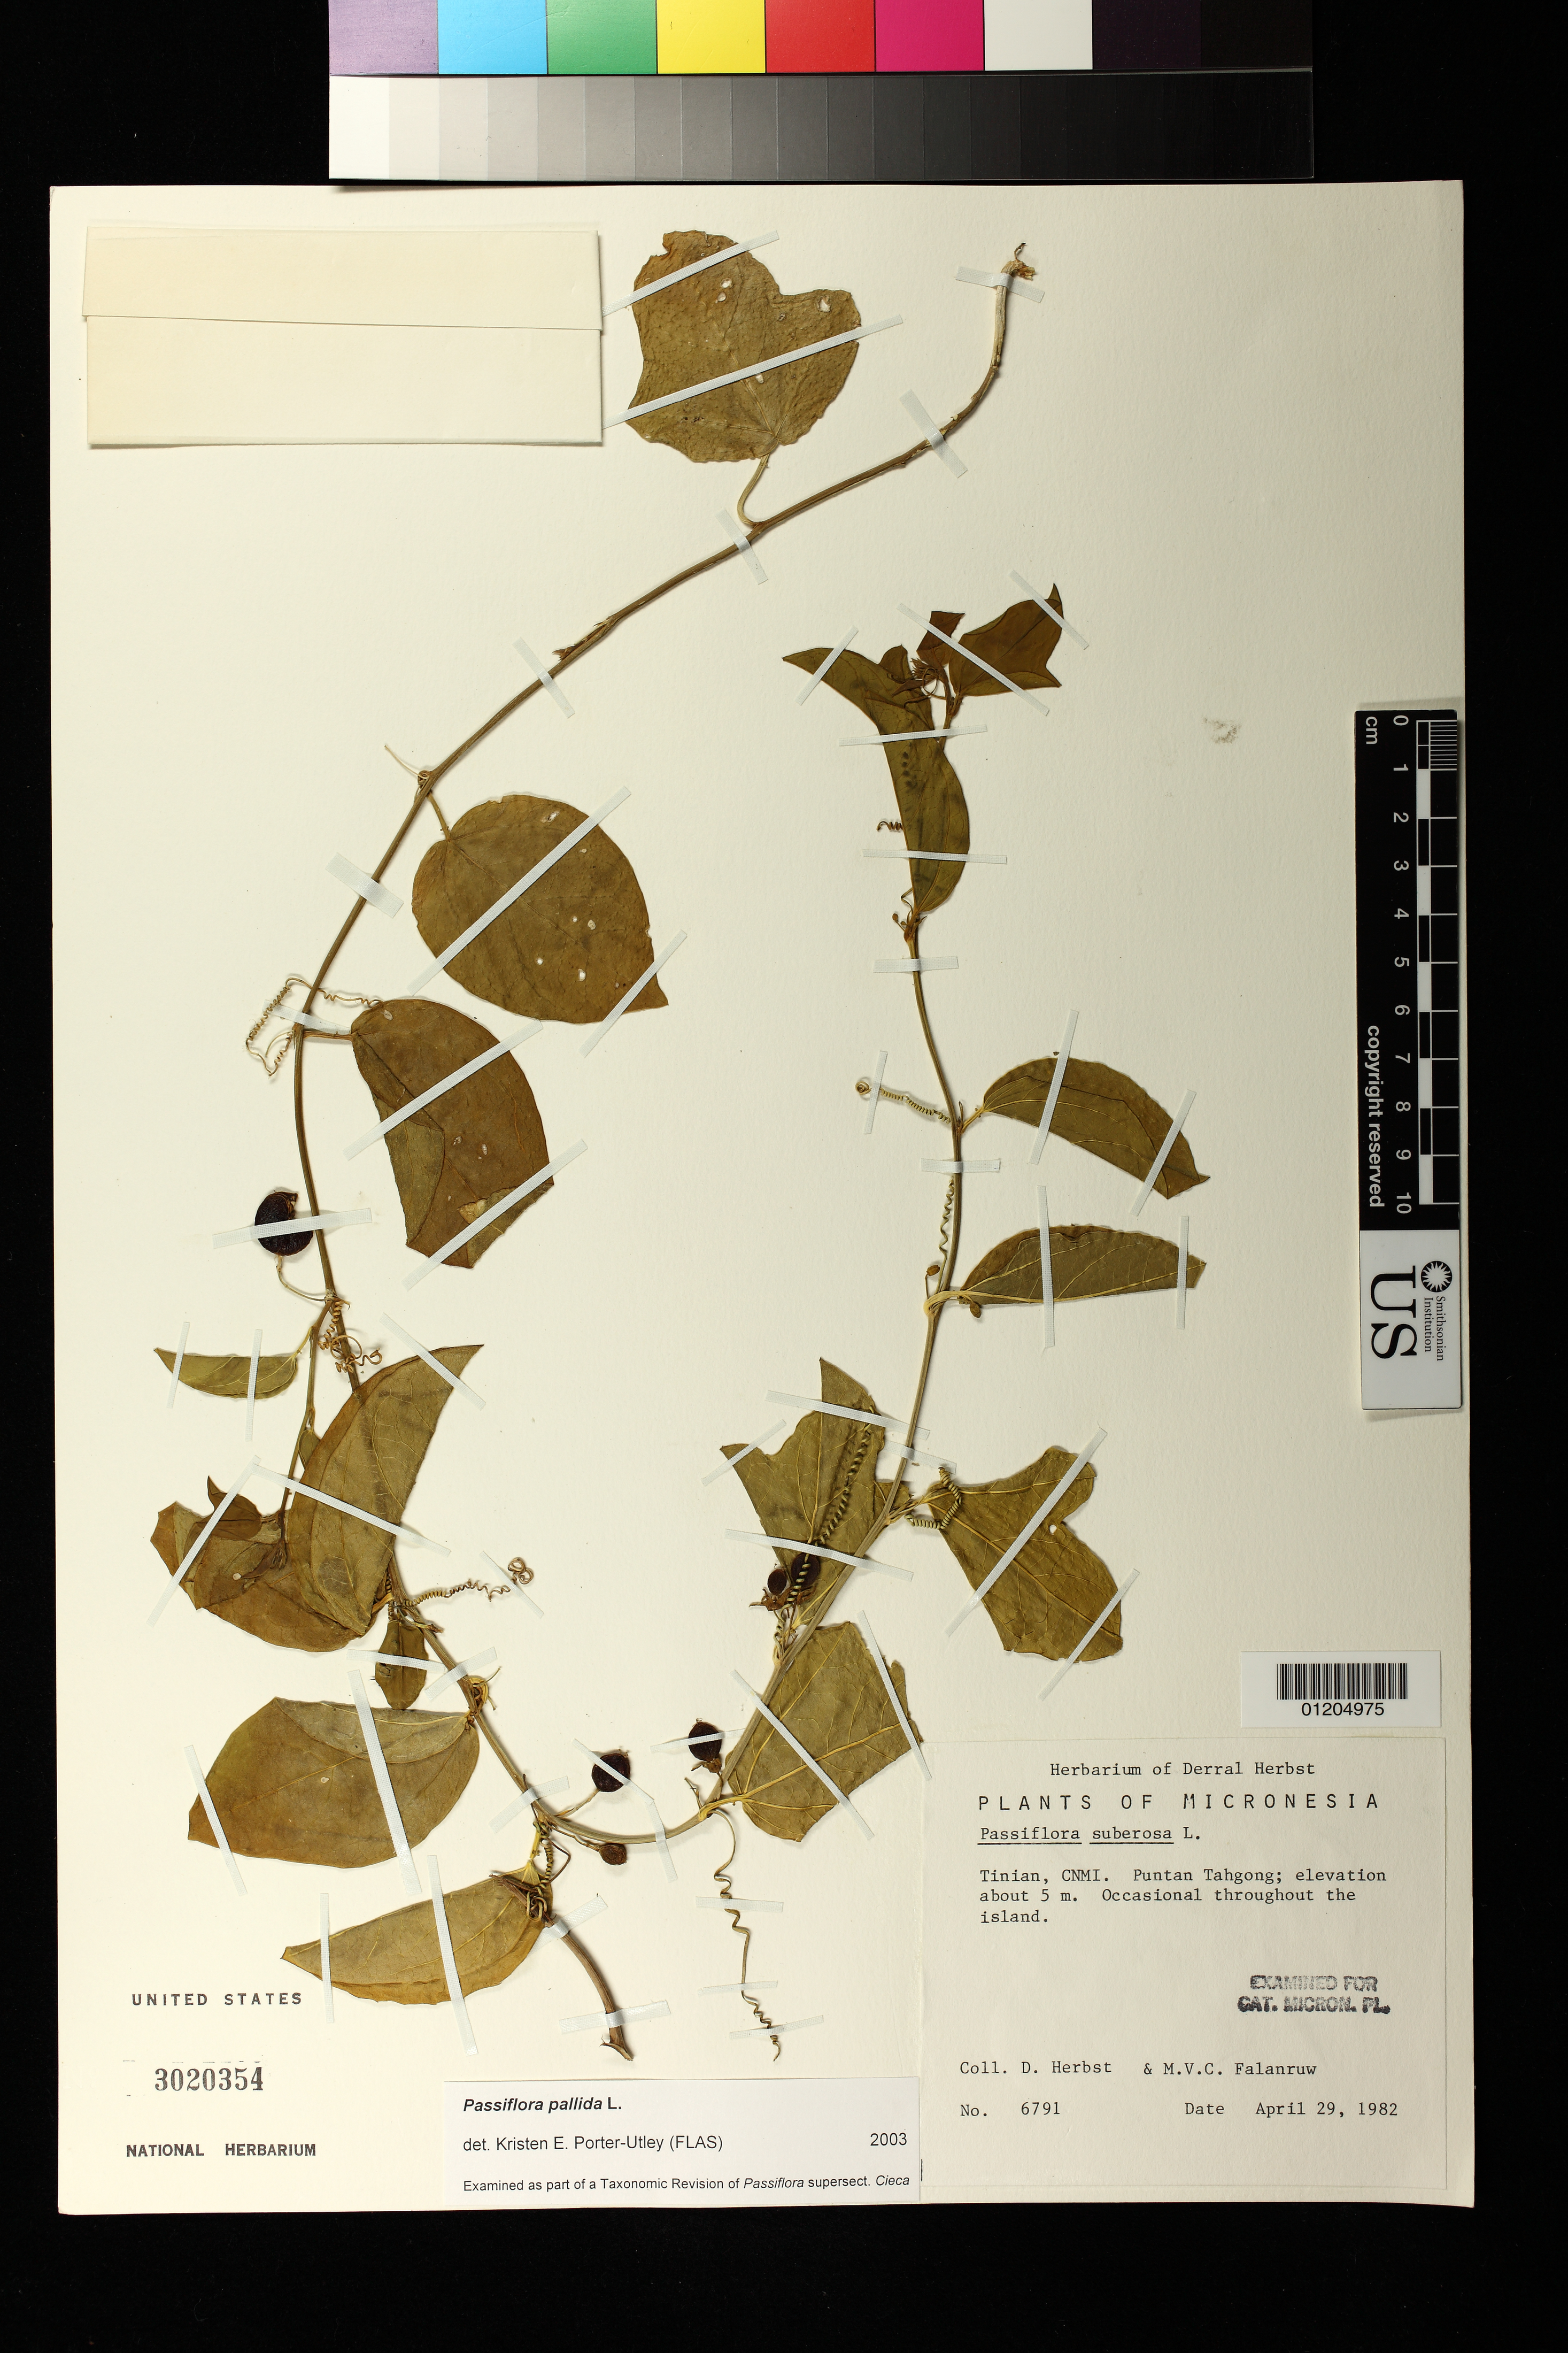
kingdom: Plantae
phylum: Tracheophyta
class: Magnoliopsida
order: Malpighiales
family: Passifloraceae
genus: Passiflora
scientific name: Passiflora pallida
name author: L.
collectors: D. Herbst & M. V. Falanruw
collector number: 6791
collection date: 1982-04-29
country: Northern Mariana Islands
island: Tinian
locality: CNMI. Puntan Tahgong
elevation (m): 5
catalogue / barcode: US 3020354